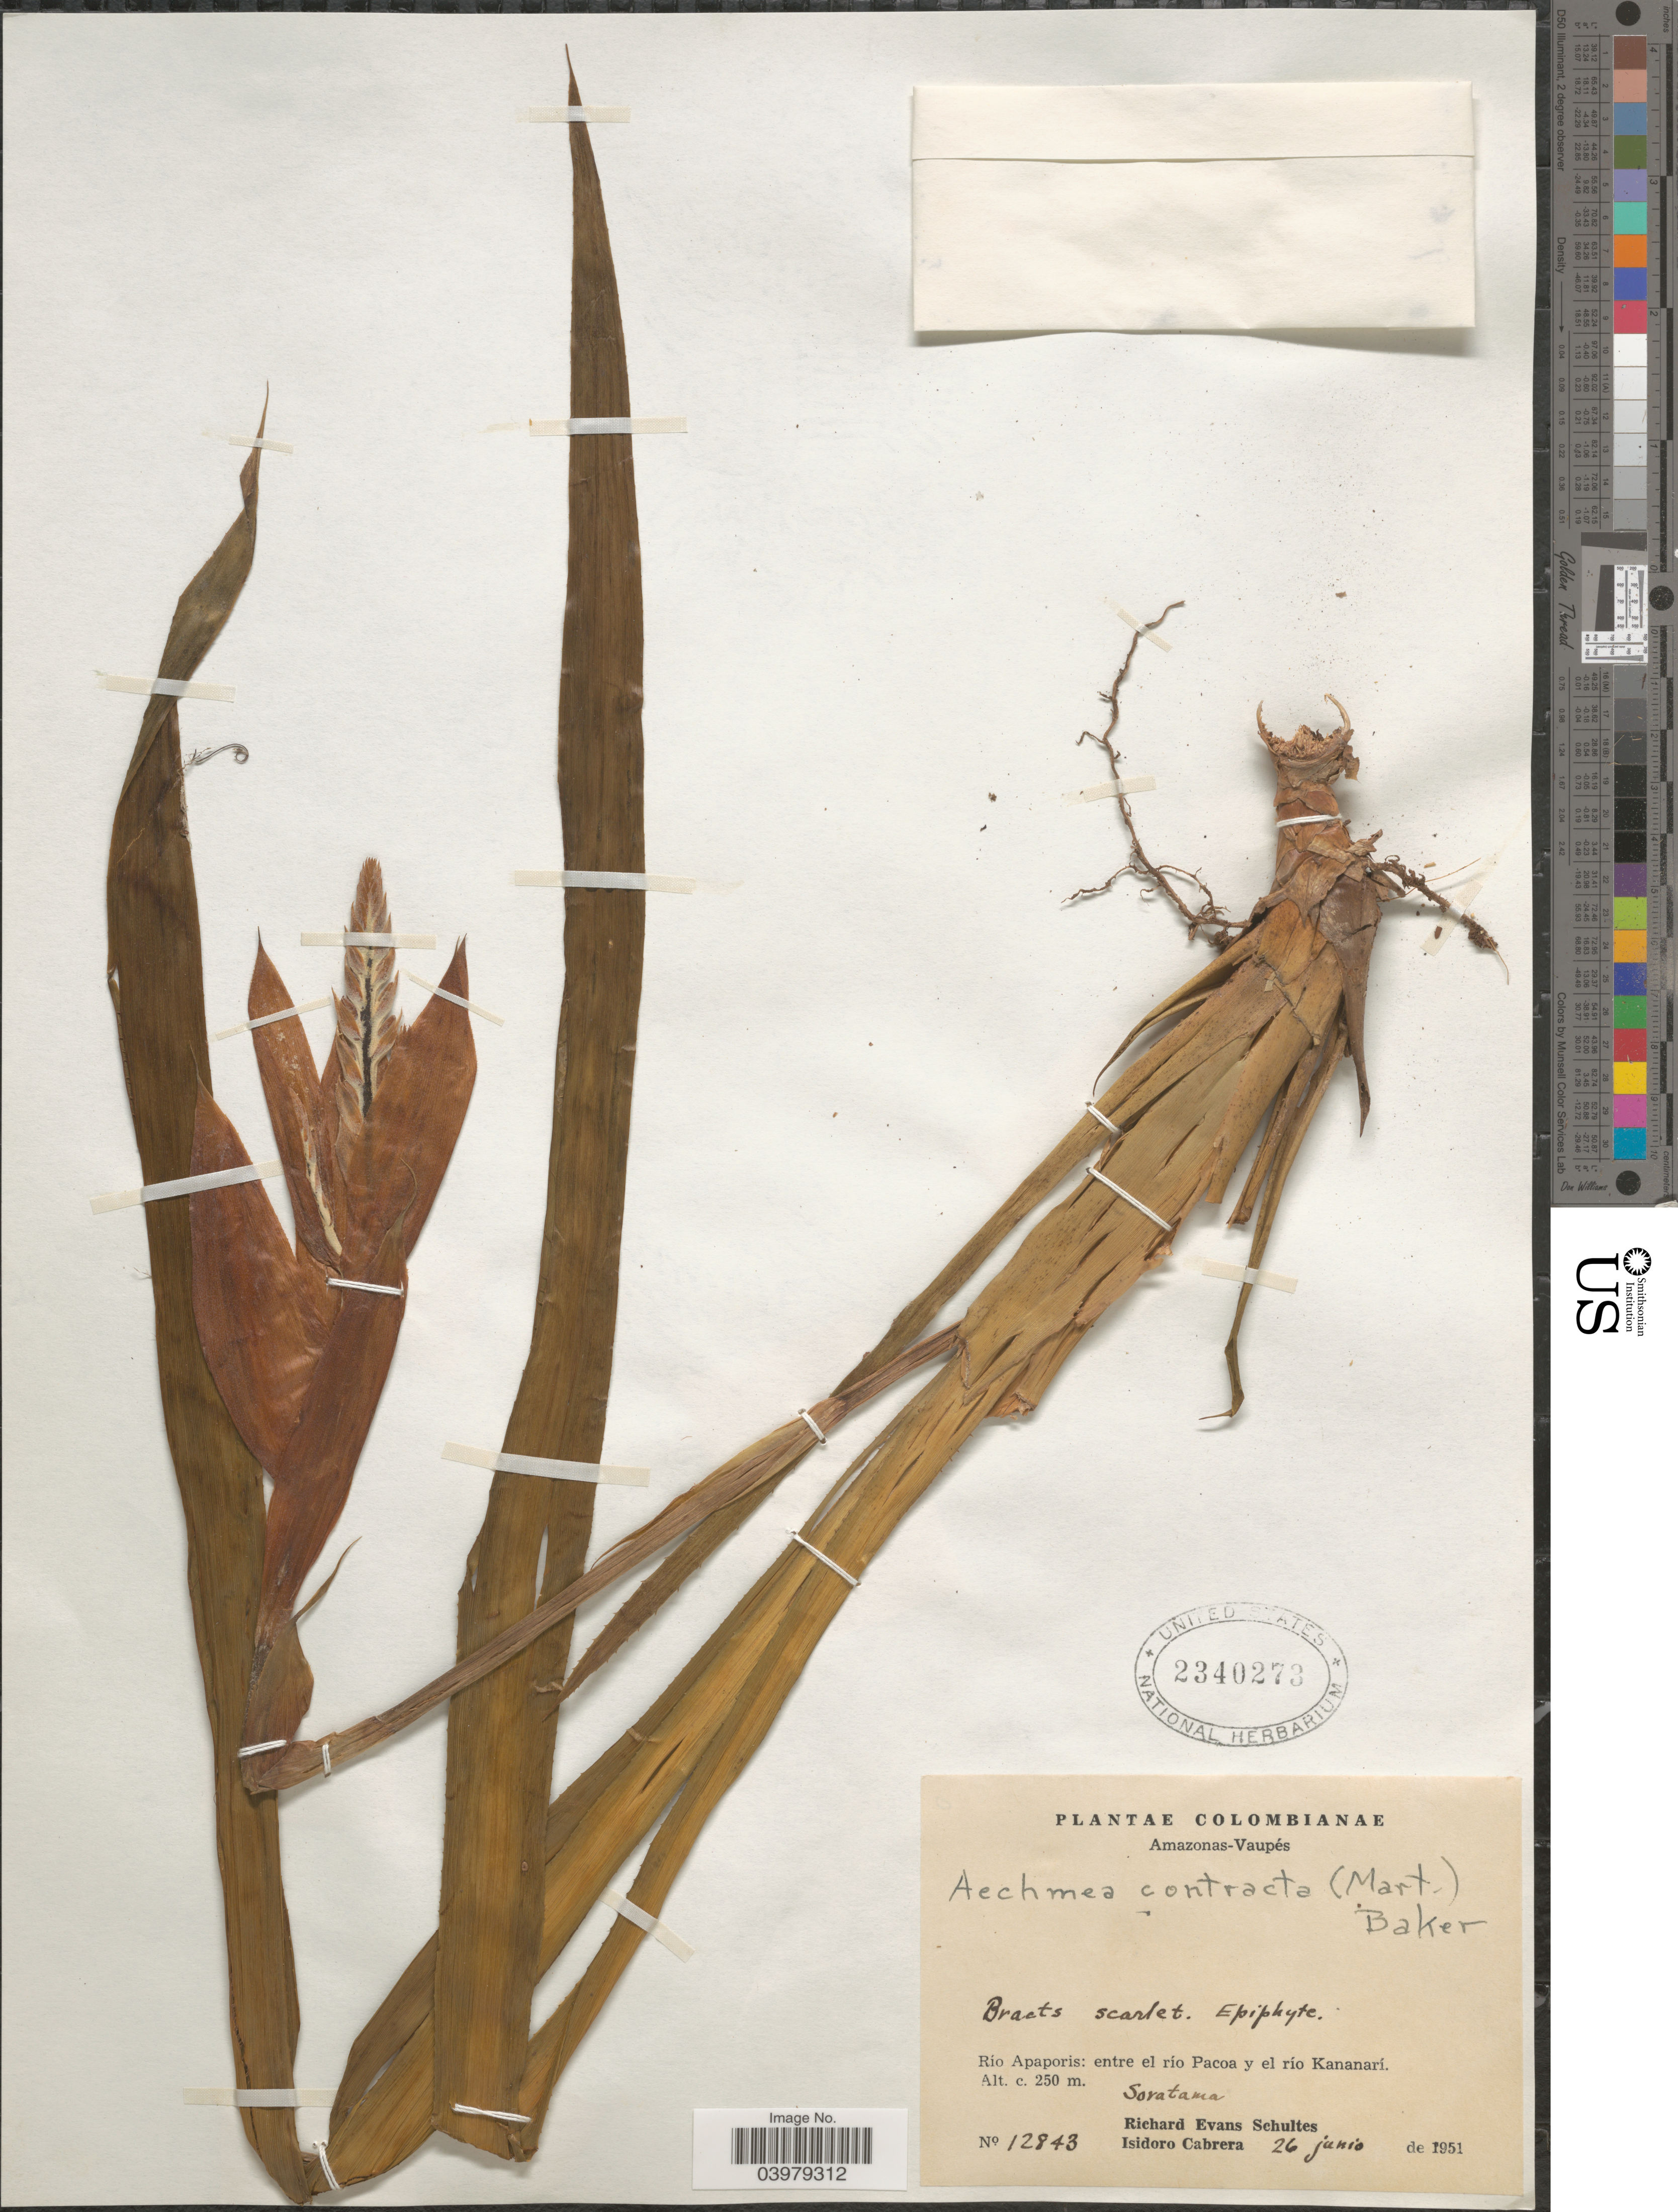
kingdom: Plantae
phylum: Tracheophyta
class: Liliopsida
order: Poales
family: Bromeliaceae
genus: Aechmea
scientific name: Aechmea contracta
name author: (Mart. ex Schult. f.) Baker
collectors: R. E. Schultes & I. Cabrera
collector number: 12843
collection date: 1951-06-26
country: Colombia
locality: Amazonas-Vaupés. Río Apaporis: entre el río Pacoa y el río Kananarí. Soratama.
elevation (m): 250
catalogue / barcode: US 2340273